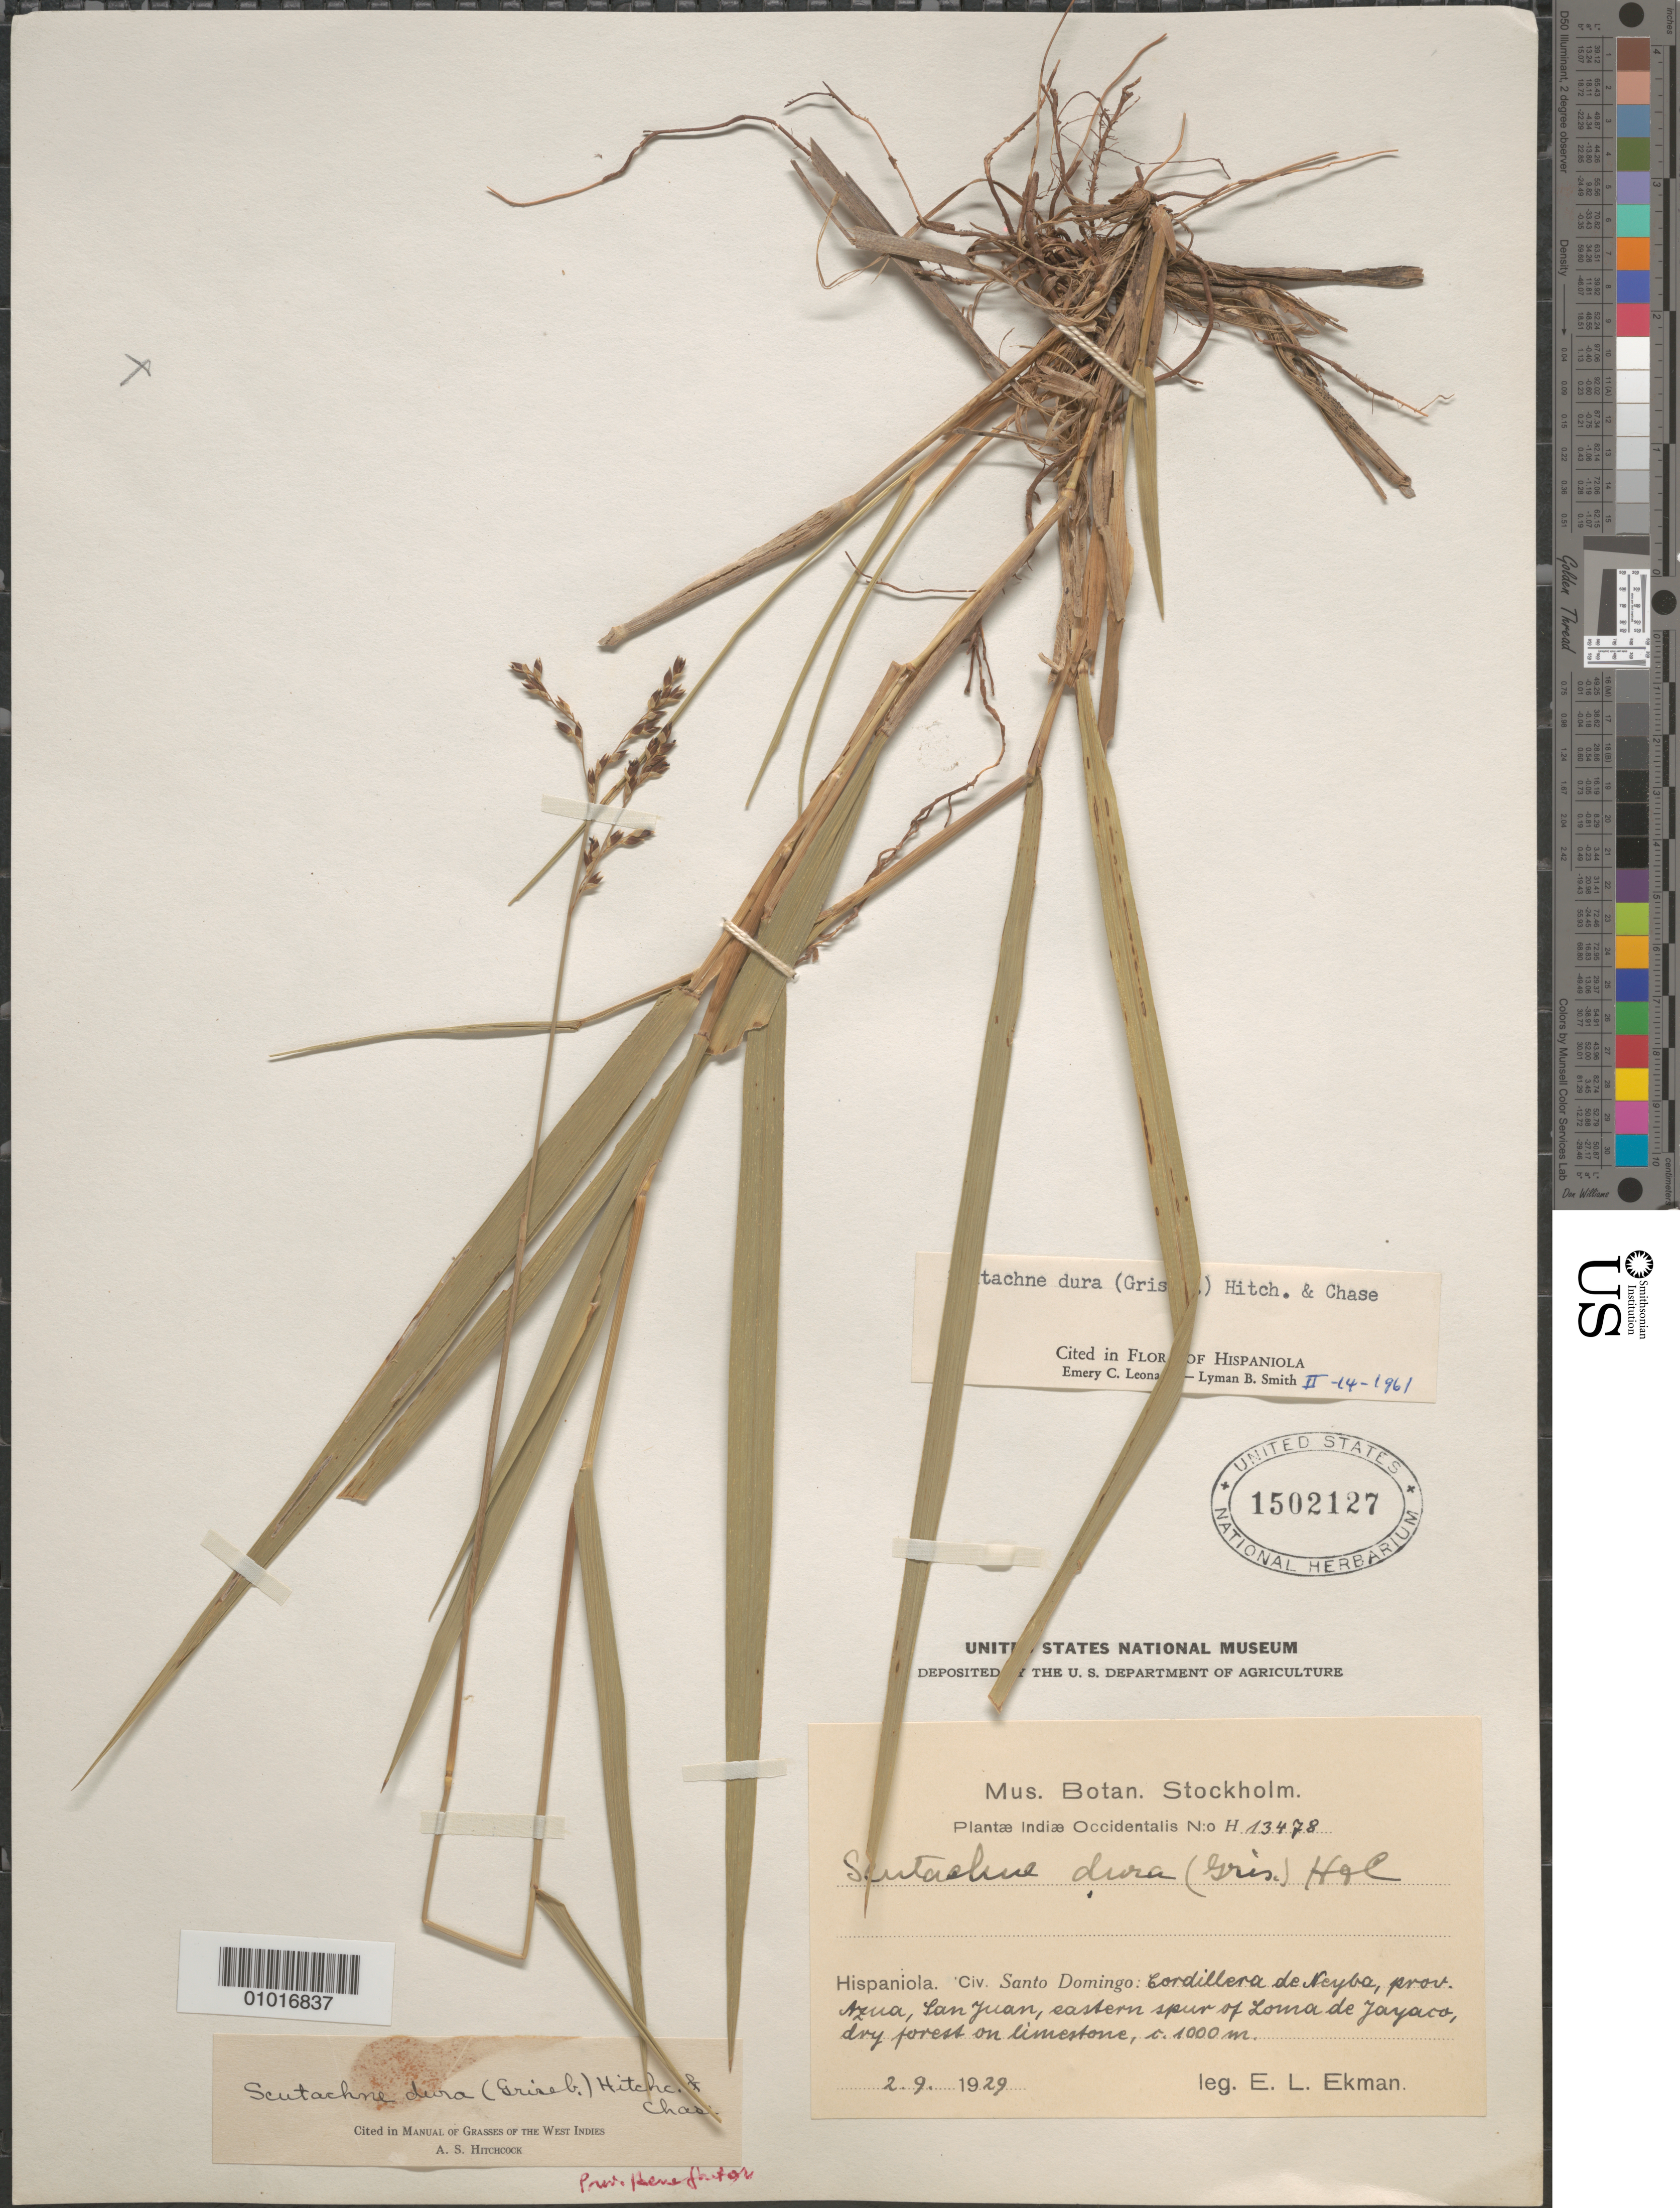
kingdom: Plantae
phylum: Tracheophyta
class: Liliopsida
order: Poales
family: Poaceae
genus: Scutachne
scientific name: Scutachne dura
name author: (Griseb.) Hitchc. & Chase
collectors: E. L. Ekman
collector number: H 13478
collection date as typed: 02 Sep 1929 or 09 Feb 1929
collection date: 1929-02-09 or 1929-09-02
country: Dominican Republic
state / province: Distrito Nacional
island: Hispaniola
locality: Cordillera de Neybo, prov. Azua, San Juan, E spur of Loma de Jayacp, dry forest on limestone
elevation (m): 1000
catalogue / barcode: US 1502127